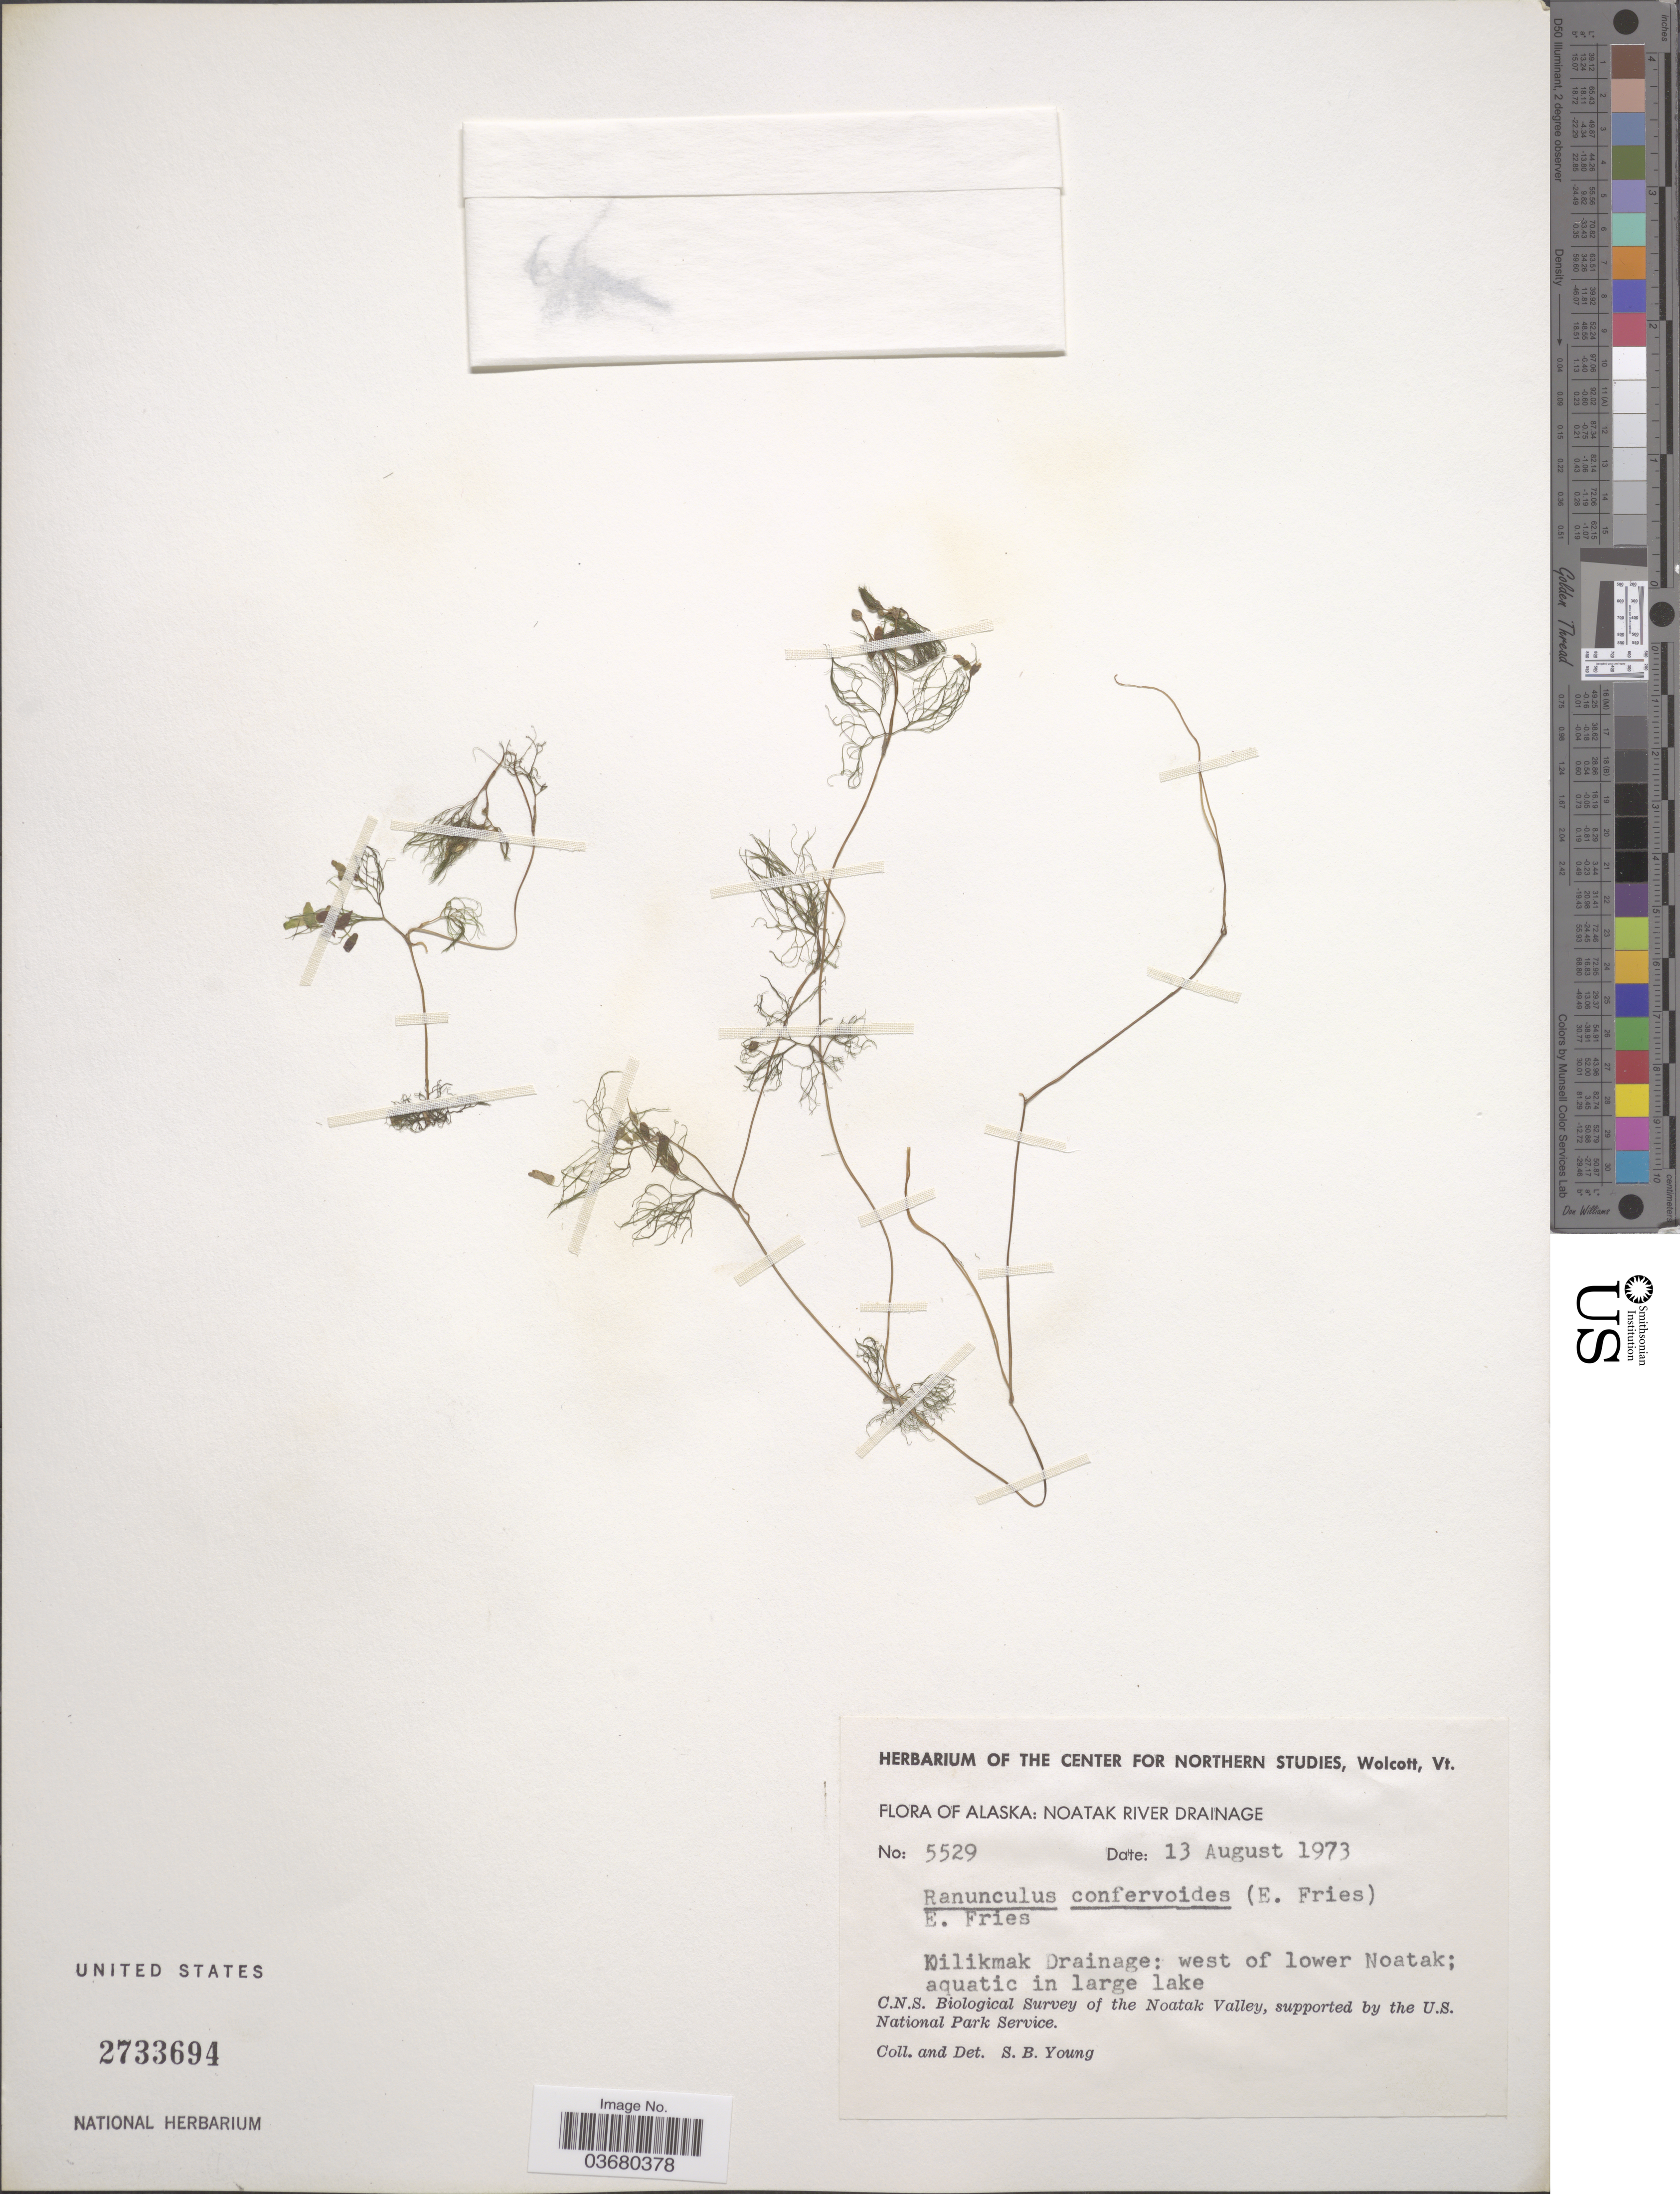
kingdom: Plantae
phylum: Tracheophyta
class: Magnoliopsida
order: Ranunculales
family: Ranunculaceae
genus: Ranunculus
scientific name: Ranunculus trichophyllus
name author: Chaix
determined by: Strong, Mark T., (BOT), Smithsonian Institution - National Museum of Natural History (UNITED STATES)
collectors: S. Young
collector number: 5529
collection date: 1973-08-13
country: United States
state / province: Alaska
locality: Noatak River Drainage. Kilikmak Drainage: west of lower Noatak. Noatak Valley.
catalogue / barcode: US 2733694